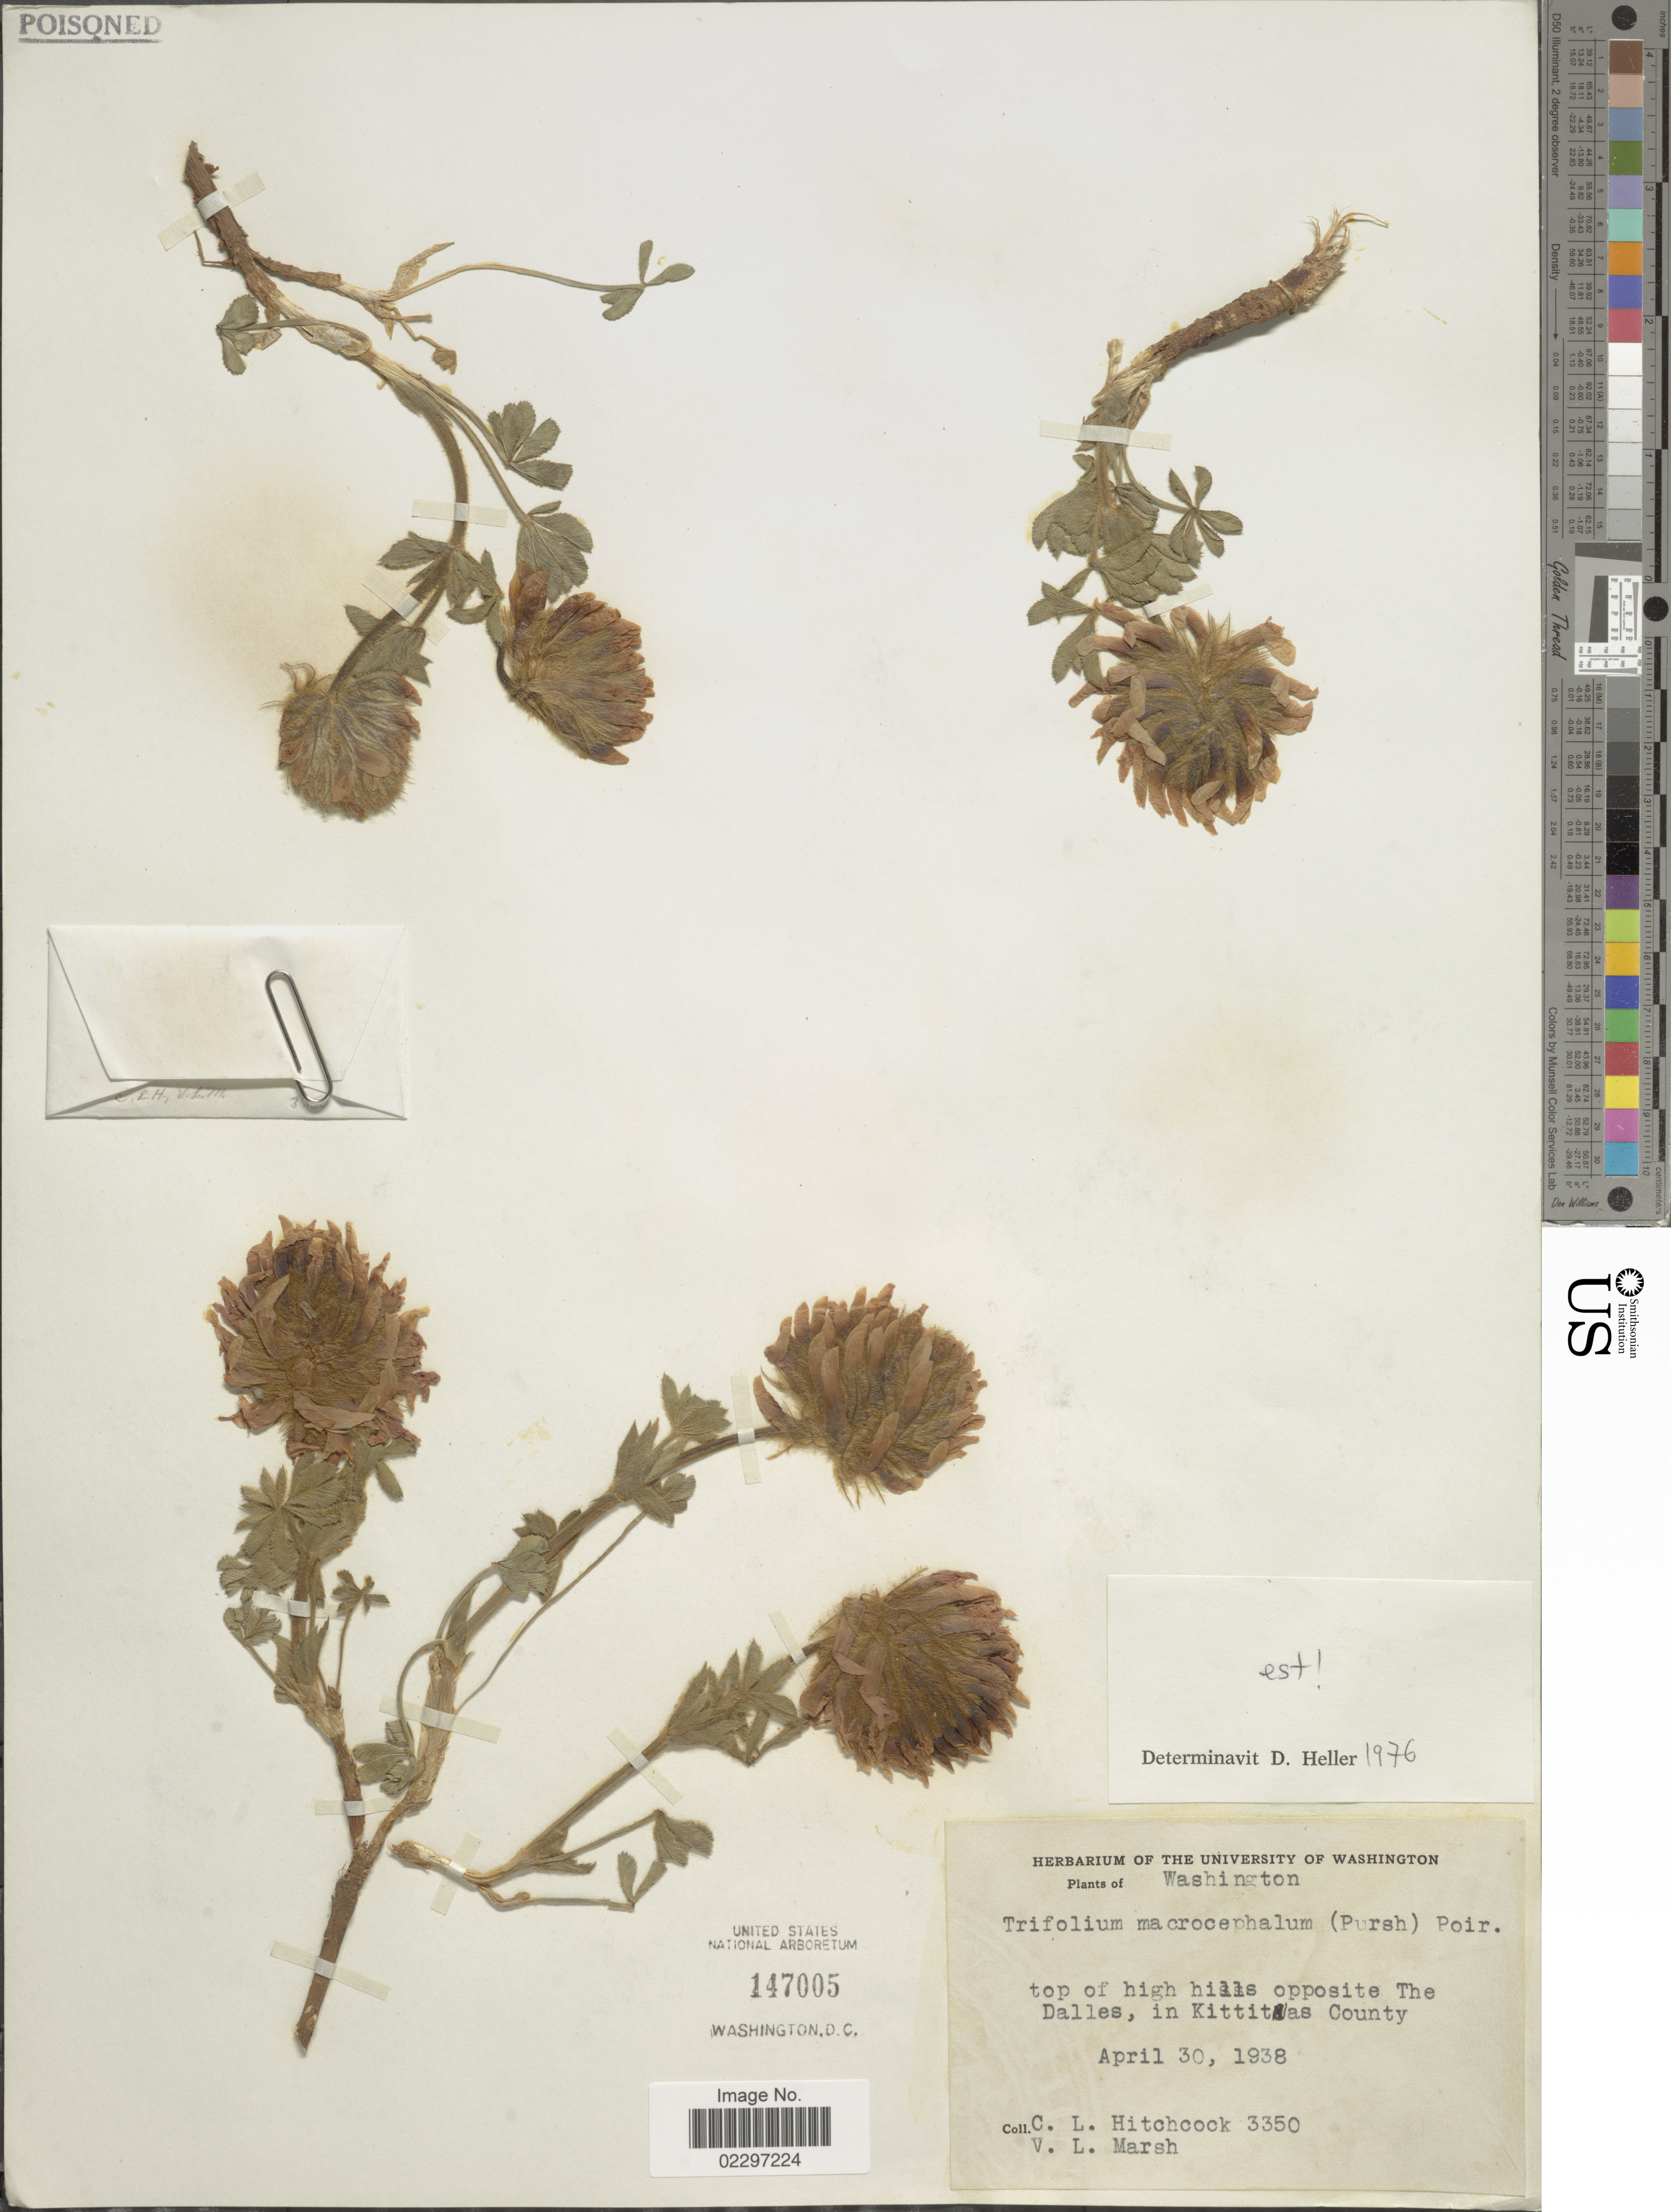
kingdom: Plantae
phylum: Tracheophyta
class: Magnoliopsida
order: Fabales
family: Fabaceae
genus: Trifolium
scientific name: Trifolium macrocephalum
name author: (Pursh) Poir.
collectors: C. L. Hitchcock & V. L. Marsh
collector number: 3350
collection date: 1938-04-30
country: United States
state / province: Washington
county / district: Kittitas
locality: Top of high hills opposite The Dalles, in Kittitas County